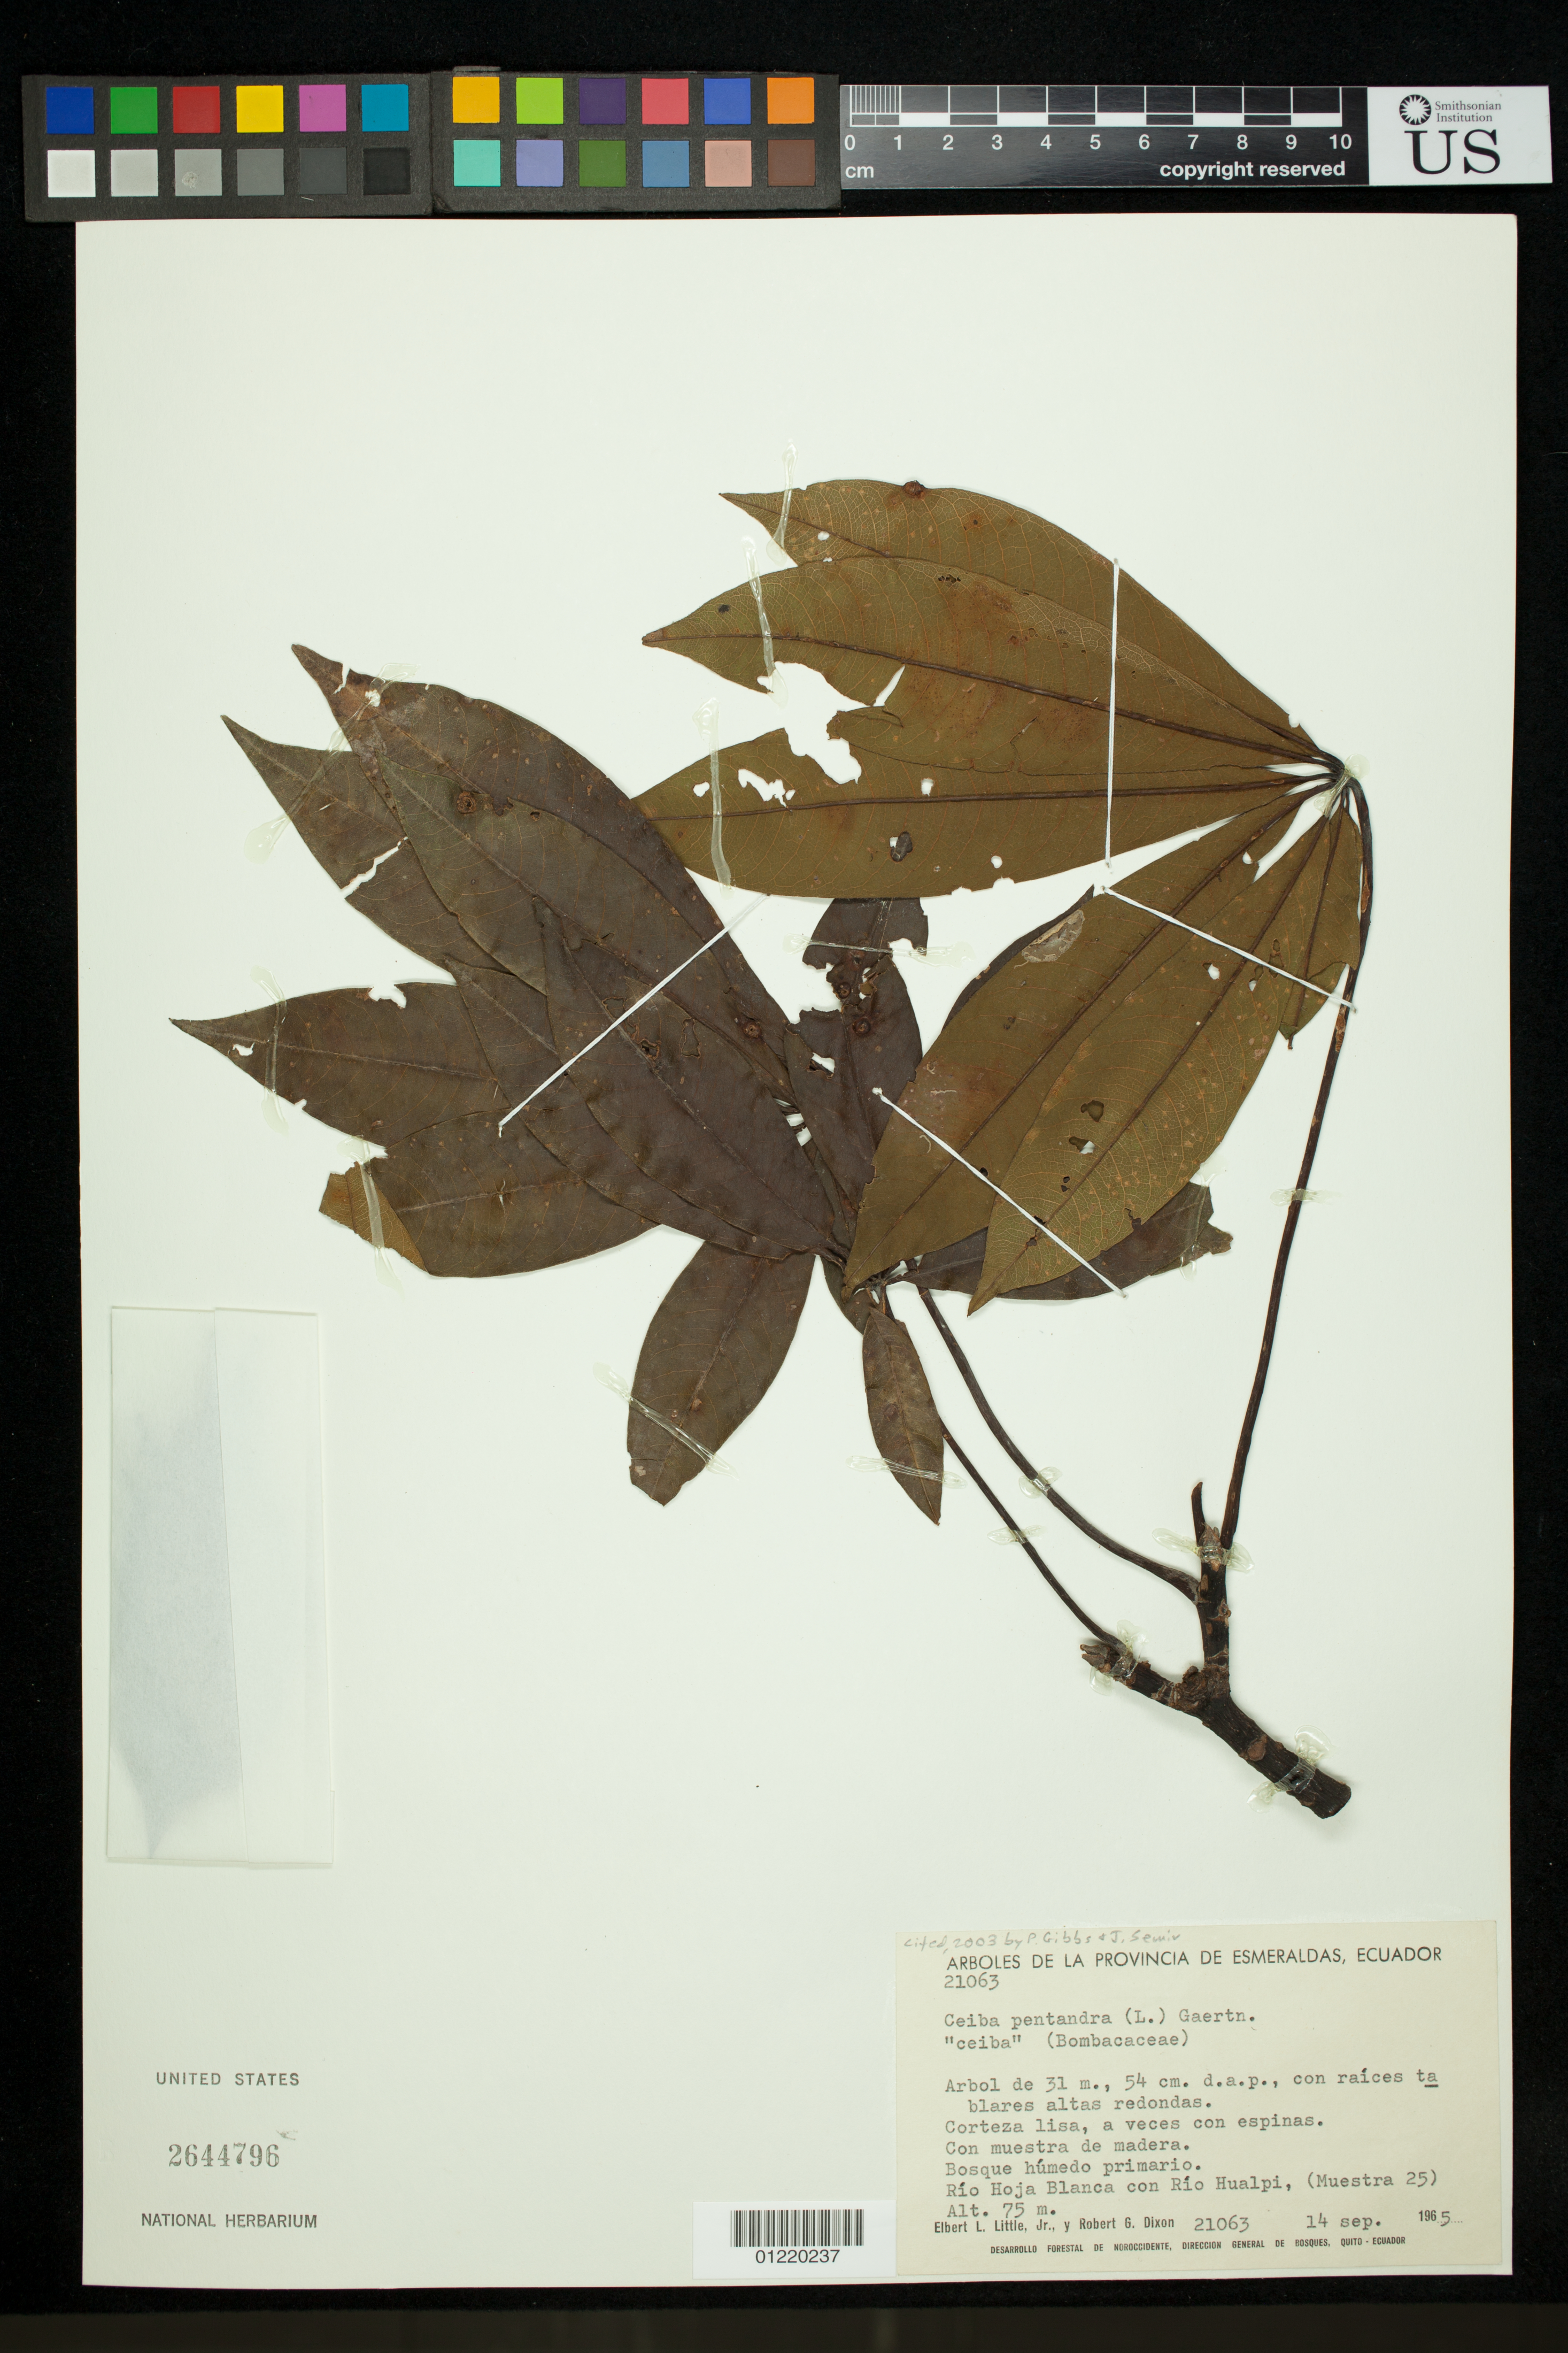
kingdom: Plantae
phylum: Tracheophyta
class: Magnoliopsida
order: Malvales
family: Malvaceae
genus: Ceiba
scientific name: Ceiba pentandra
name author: (L.) Gaertn.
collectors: E. L. Little & R. G. Dixon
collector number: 21063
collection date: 1965-09-14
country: Ecuador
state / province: Esmeraldas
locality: Rio Hoja Blanca con Rio Hualpi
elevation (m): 75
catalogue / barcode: US 2644796